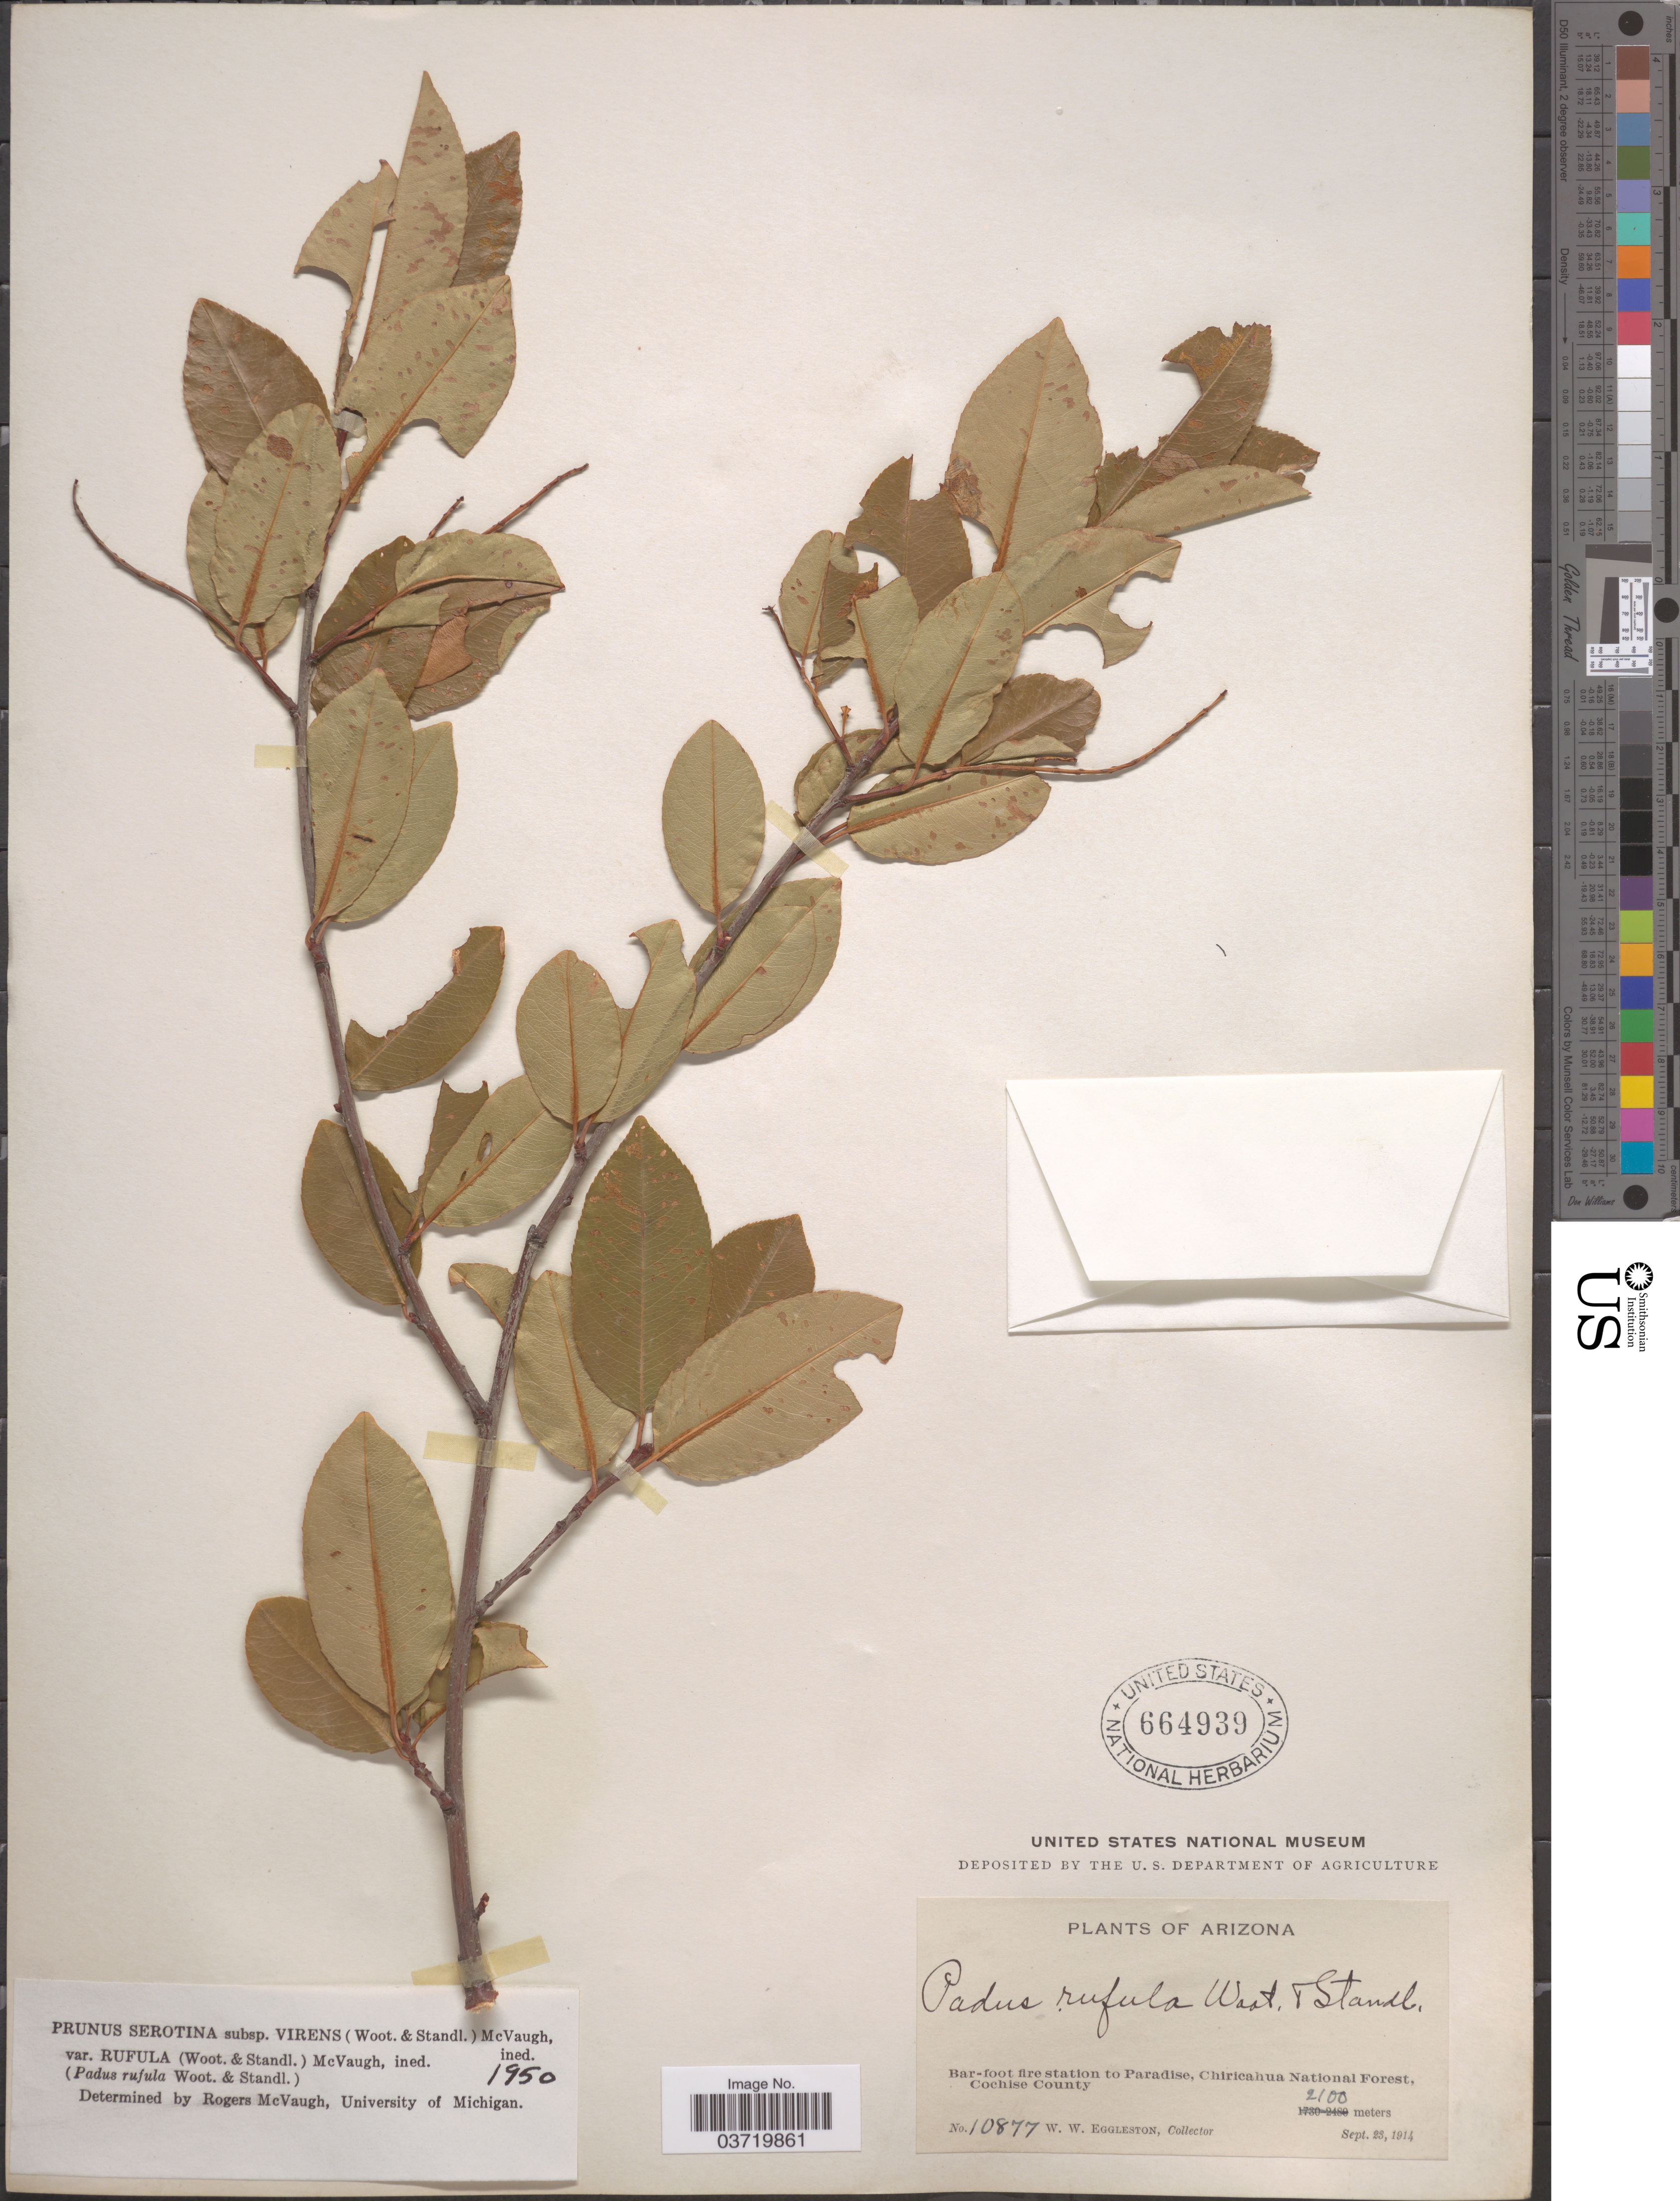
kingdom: Plantae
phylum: Tracheophyta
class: Magnoliopsida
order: Rosales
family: Rosaceae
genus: Prunus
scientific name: Prunus serotina var. rufula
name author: (Wooton & Standl.) McVaugh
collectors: W. W. Eggleston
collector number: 10877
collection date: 1914-09-23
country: United States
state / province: Arizona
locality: Bar-foot fire station to Paradise, Chiricahua National Forest, Cochise County.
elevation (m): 2100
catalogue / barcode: US 664939